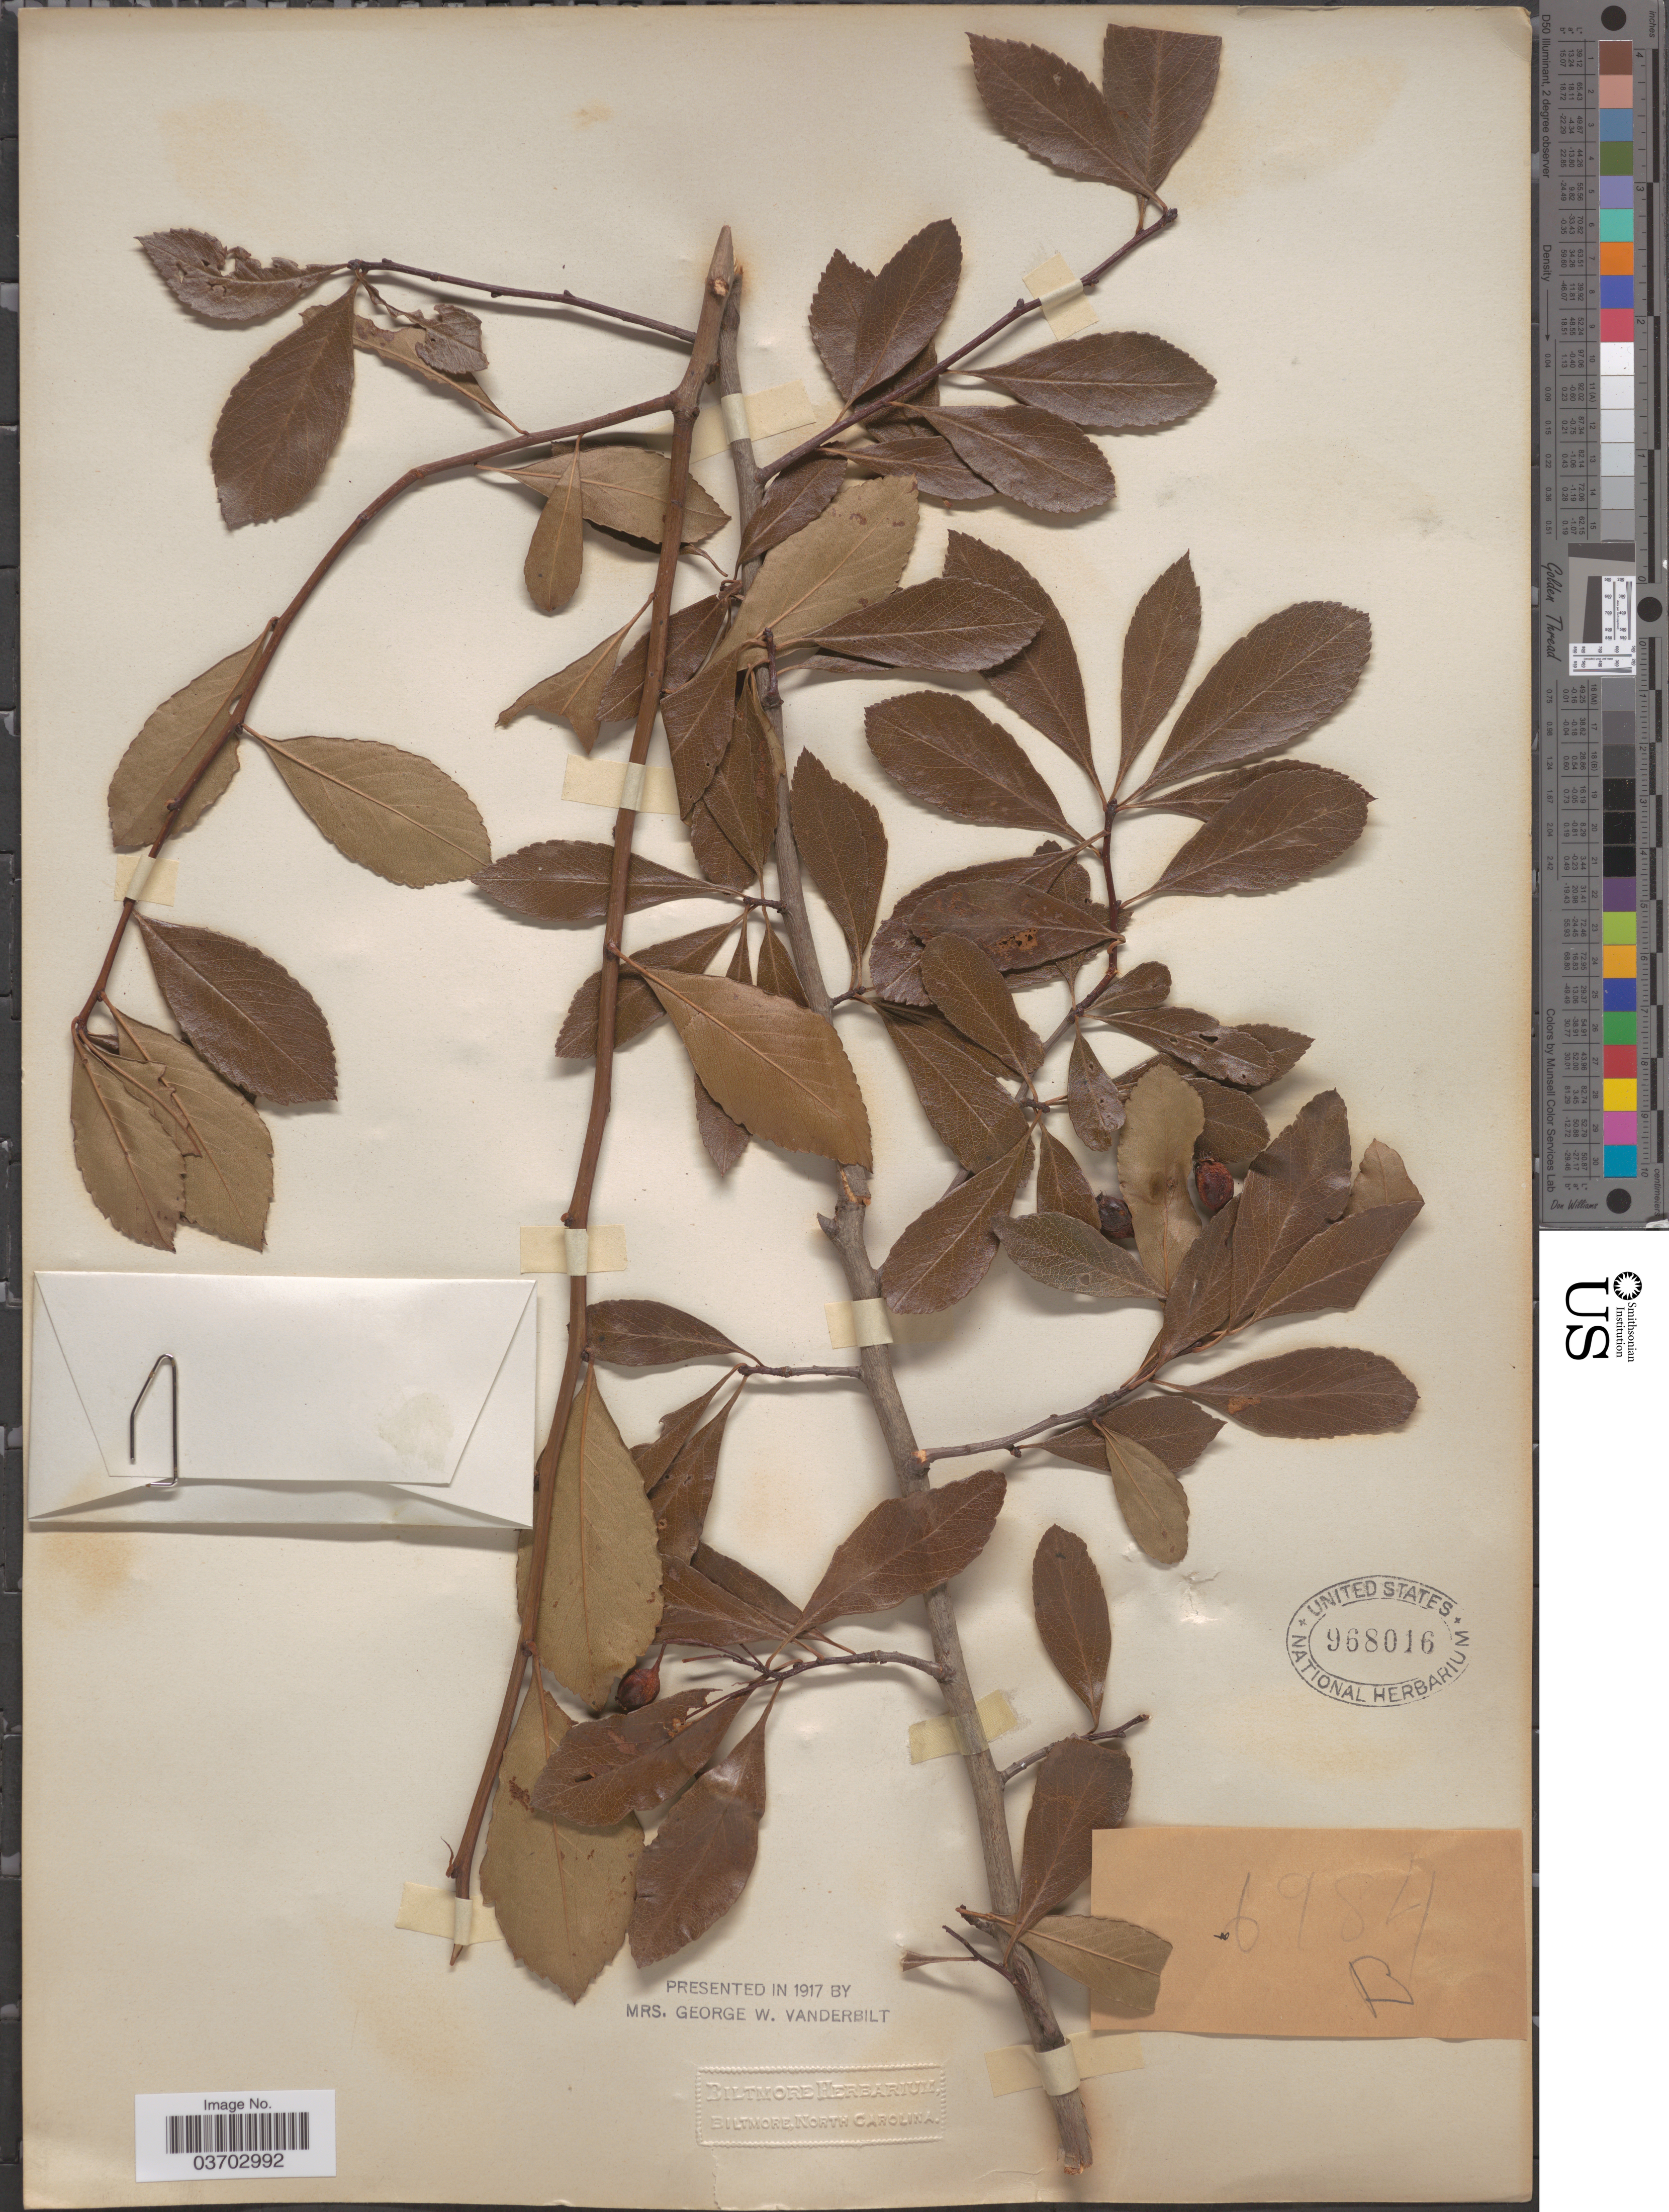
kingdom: Plantae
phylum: Tracheophyta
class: Magnoliopsida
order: Rosales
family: Rosaceae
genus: Crataegus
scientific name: Crataegus crus-galli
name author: L.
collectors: ex herb. Biltmore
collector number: B/6984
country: United States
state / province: North Carolina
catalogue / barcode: US 968016